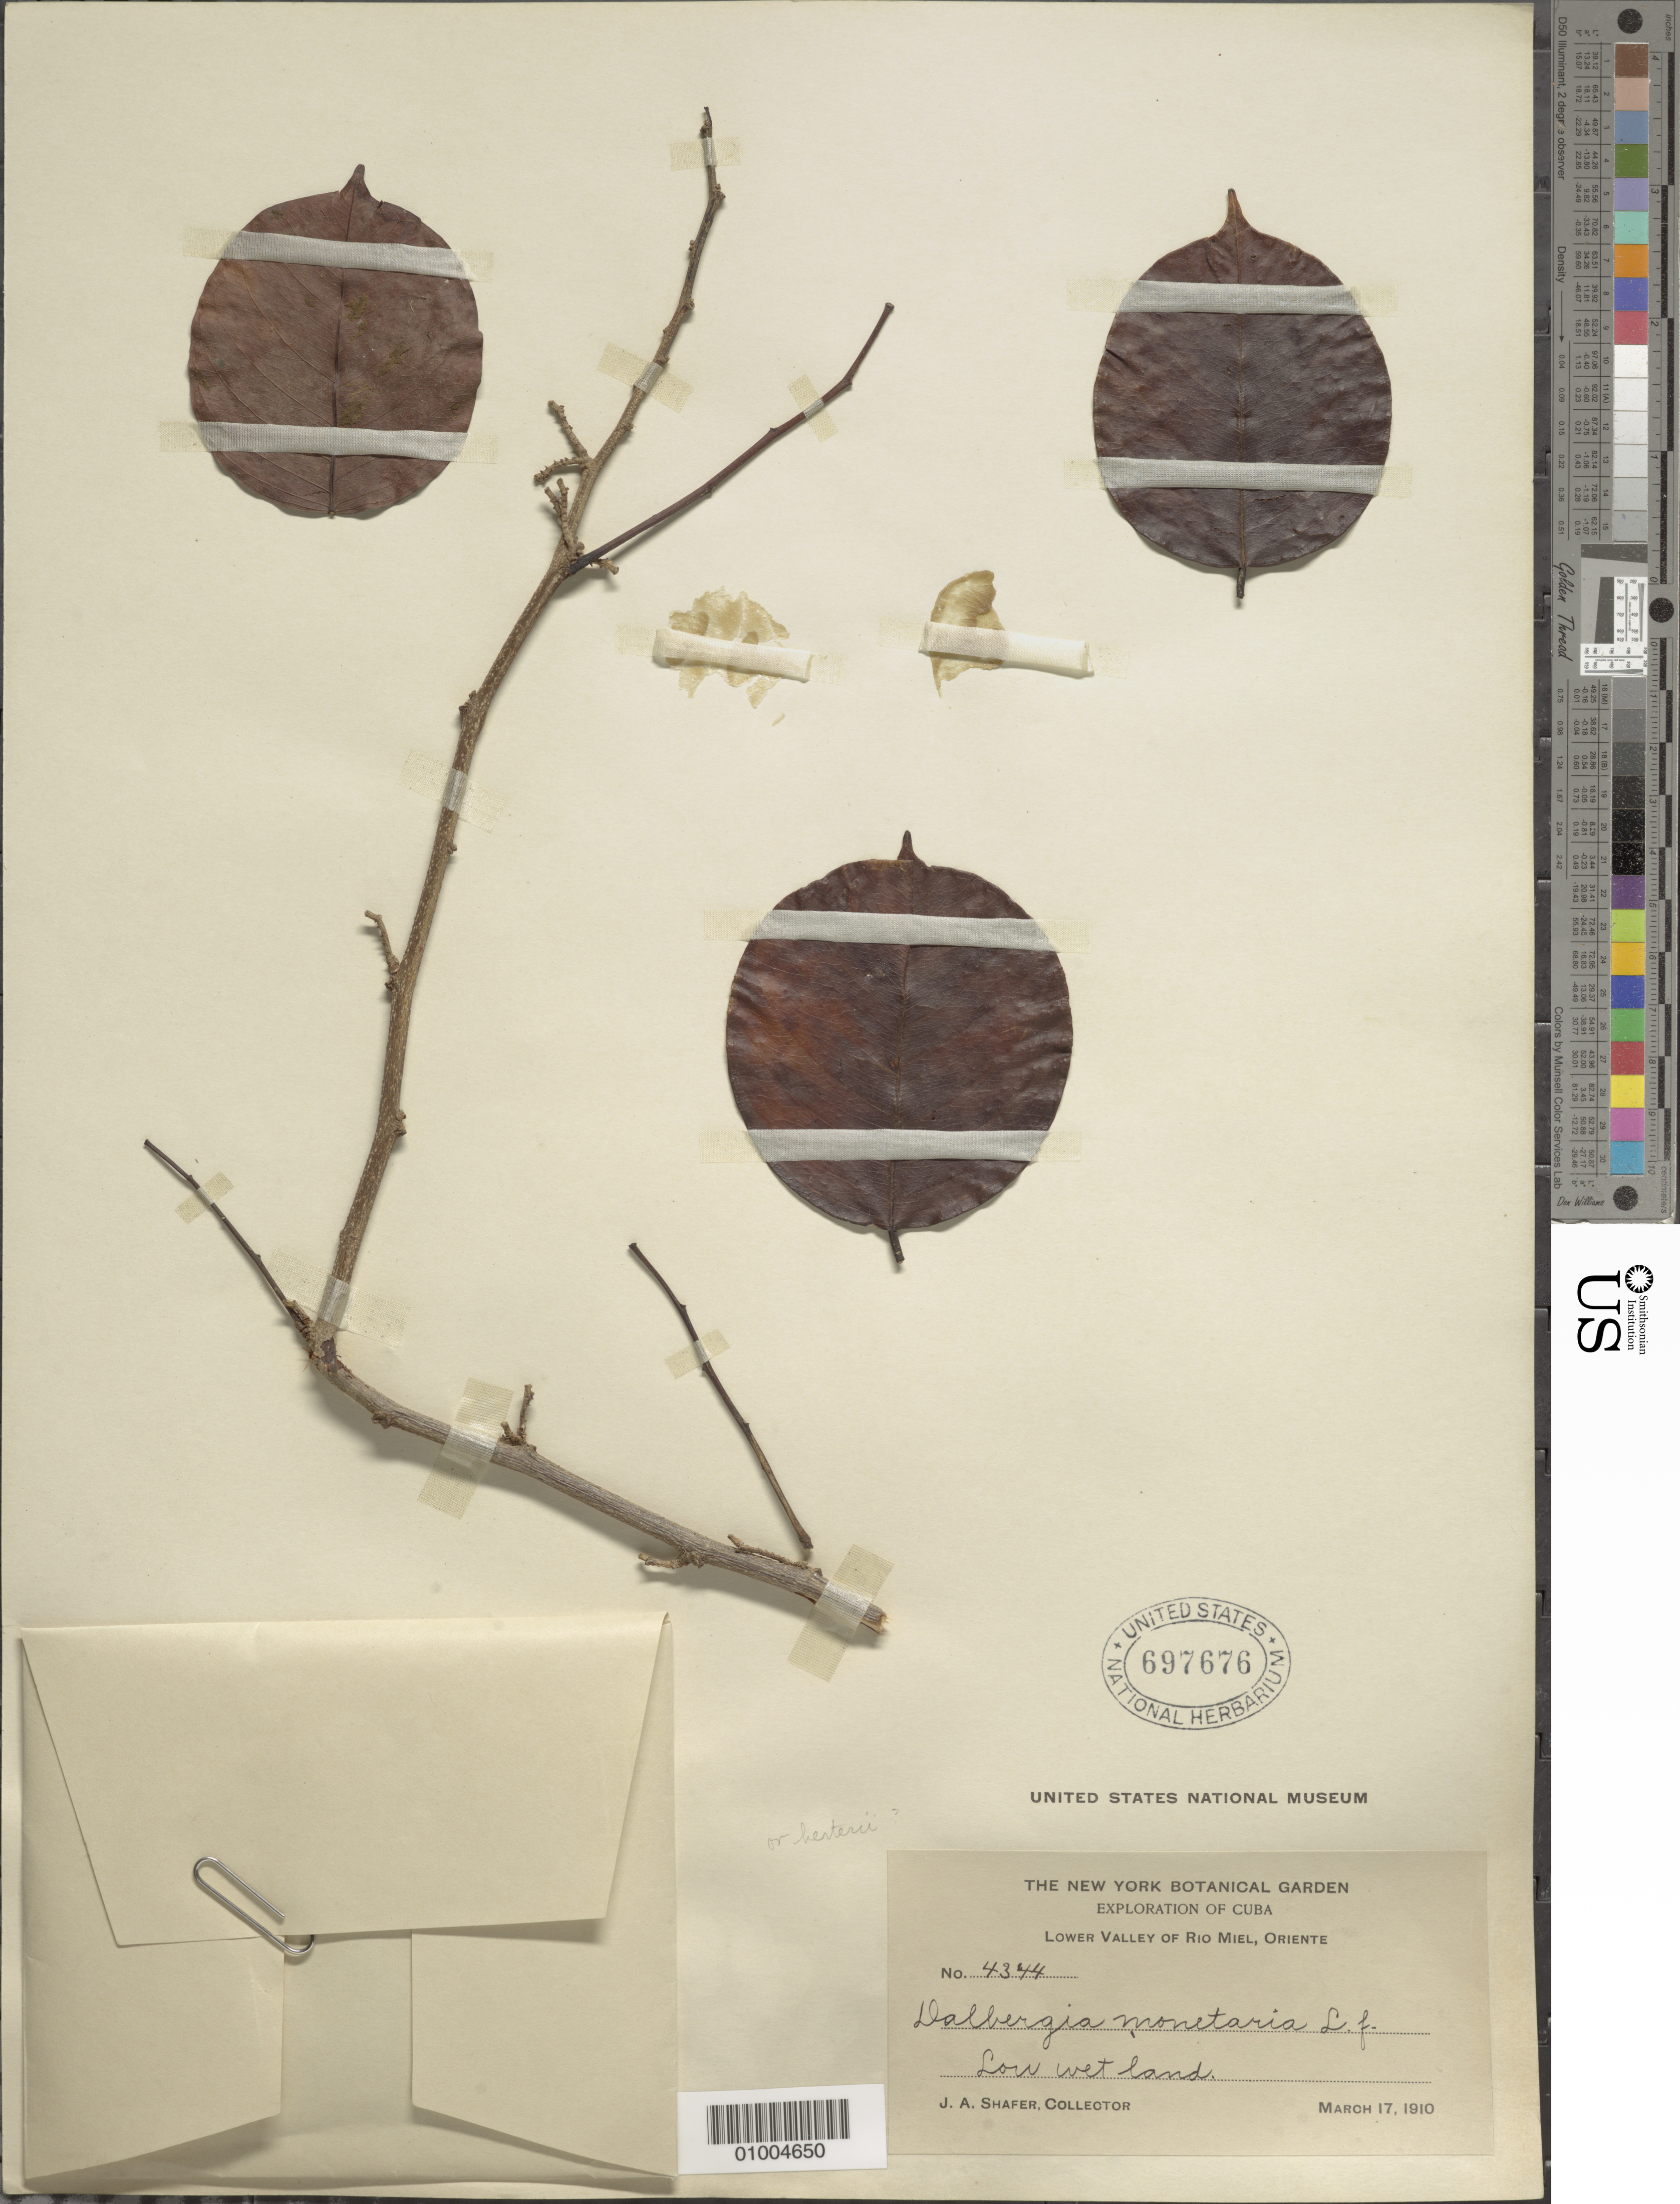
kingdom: Plantae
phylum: Tracheophyta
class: Magnoliopsida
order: Fabales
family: Fabaceae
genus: Dalbergia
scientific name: Dalbergia monetaria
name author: L. f.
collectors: J. A. Shafer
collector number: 4344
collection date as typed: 17 Mar 1910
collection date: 1910-03-17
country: Cuba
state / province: Oriente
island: Cuba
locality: Low wet lands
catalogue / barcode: US 697676